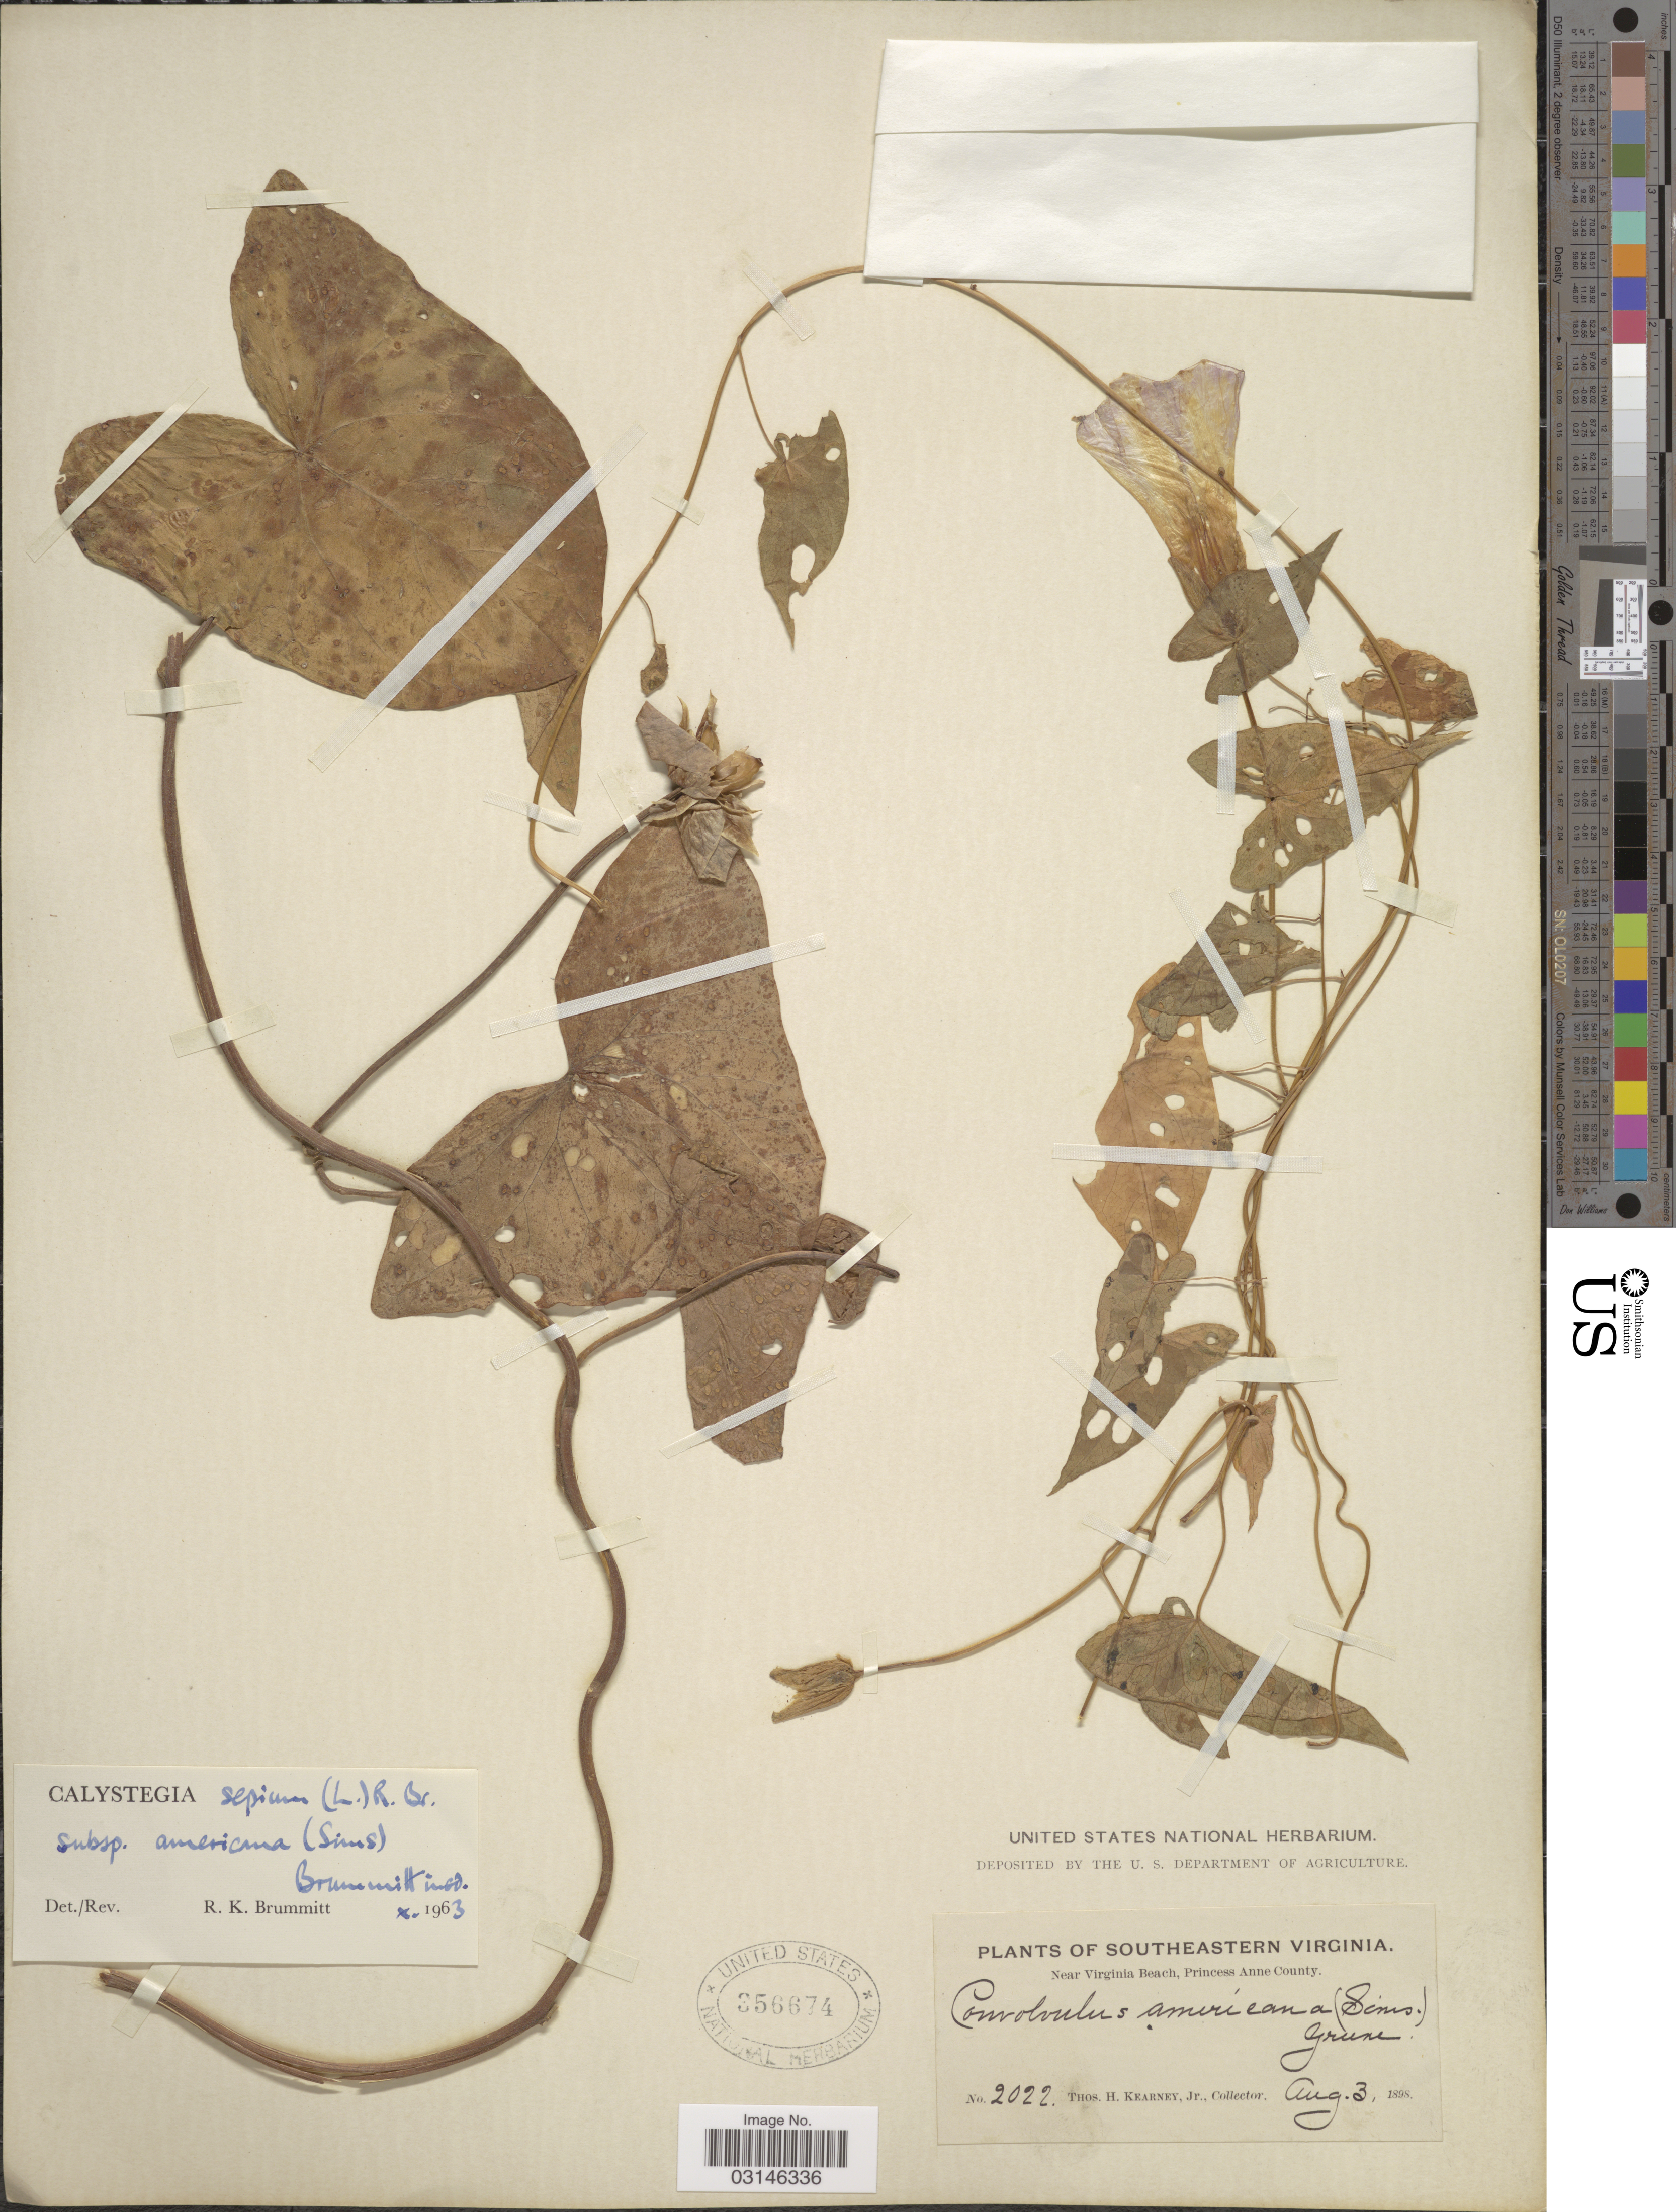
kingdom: Plantae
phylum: Tracheophyta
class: Magnoliopsida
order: Solanales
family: Convolvulaceae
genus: Calystegia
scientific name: Calystegia sepium subsp. americana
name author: (Sims) Brummitt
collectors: T. H. Kearney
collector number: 2022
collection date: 1898-08-03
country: United States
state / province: Virginia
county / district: City of Virginia Beach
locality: Southeastern Virginia, Near Virginia Beach, Princess Anne (=historic county name) County.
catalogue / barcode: US 356674